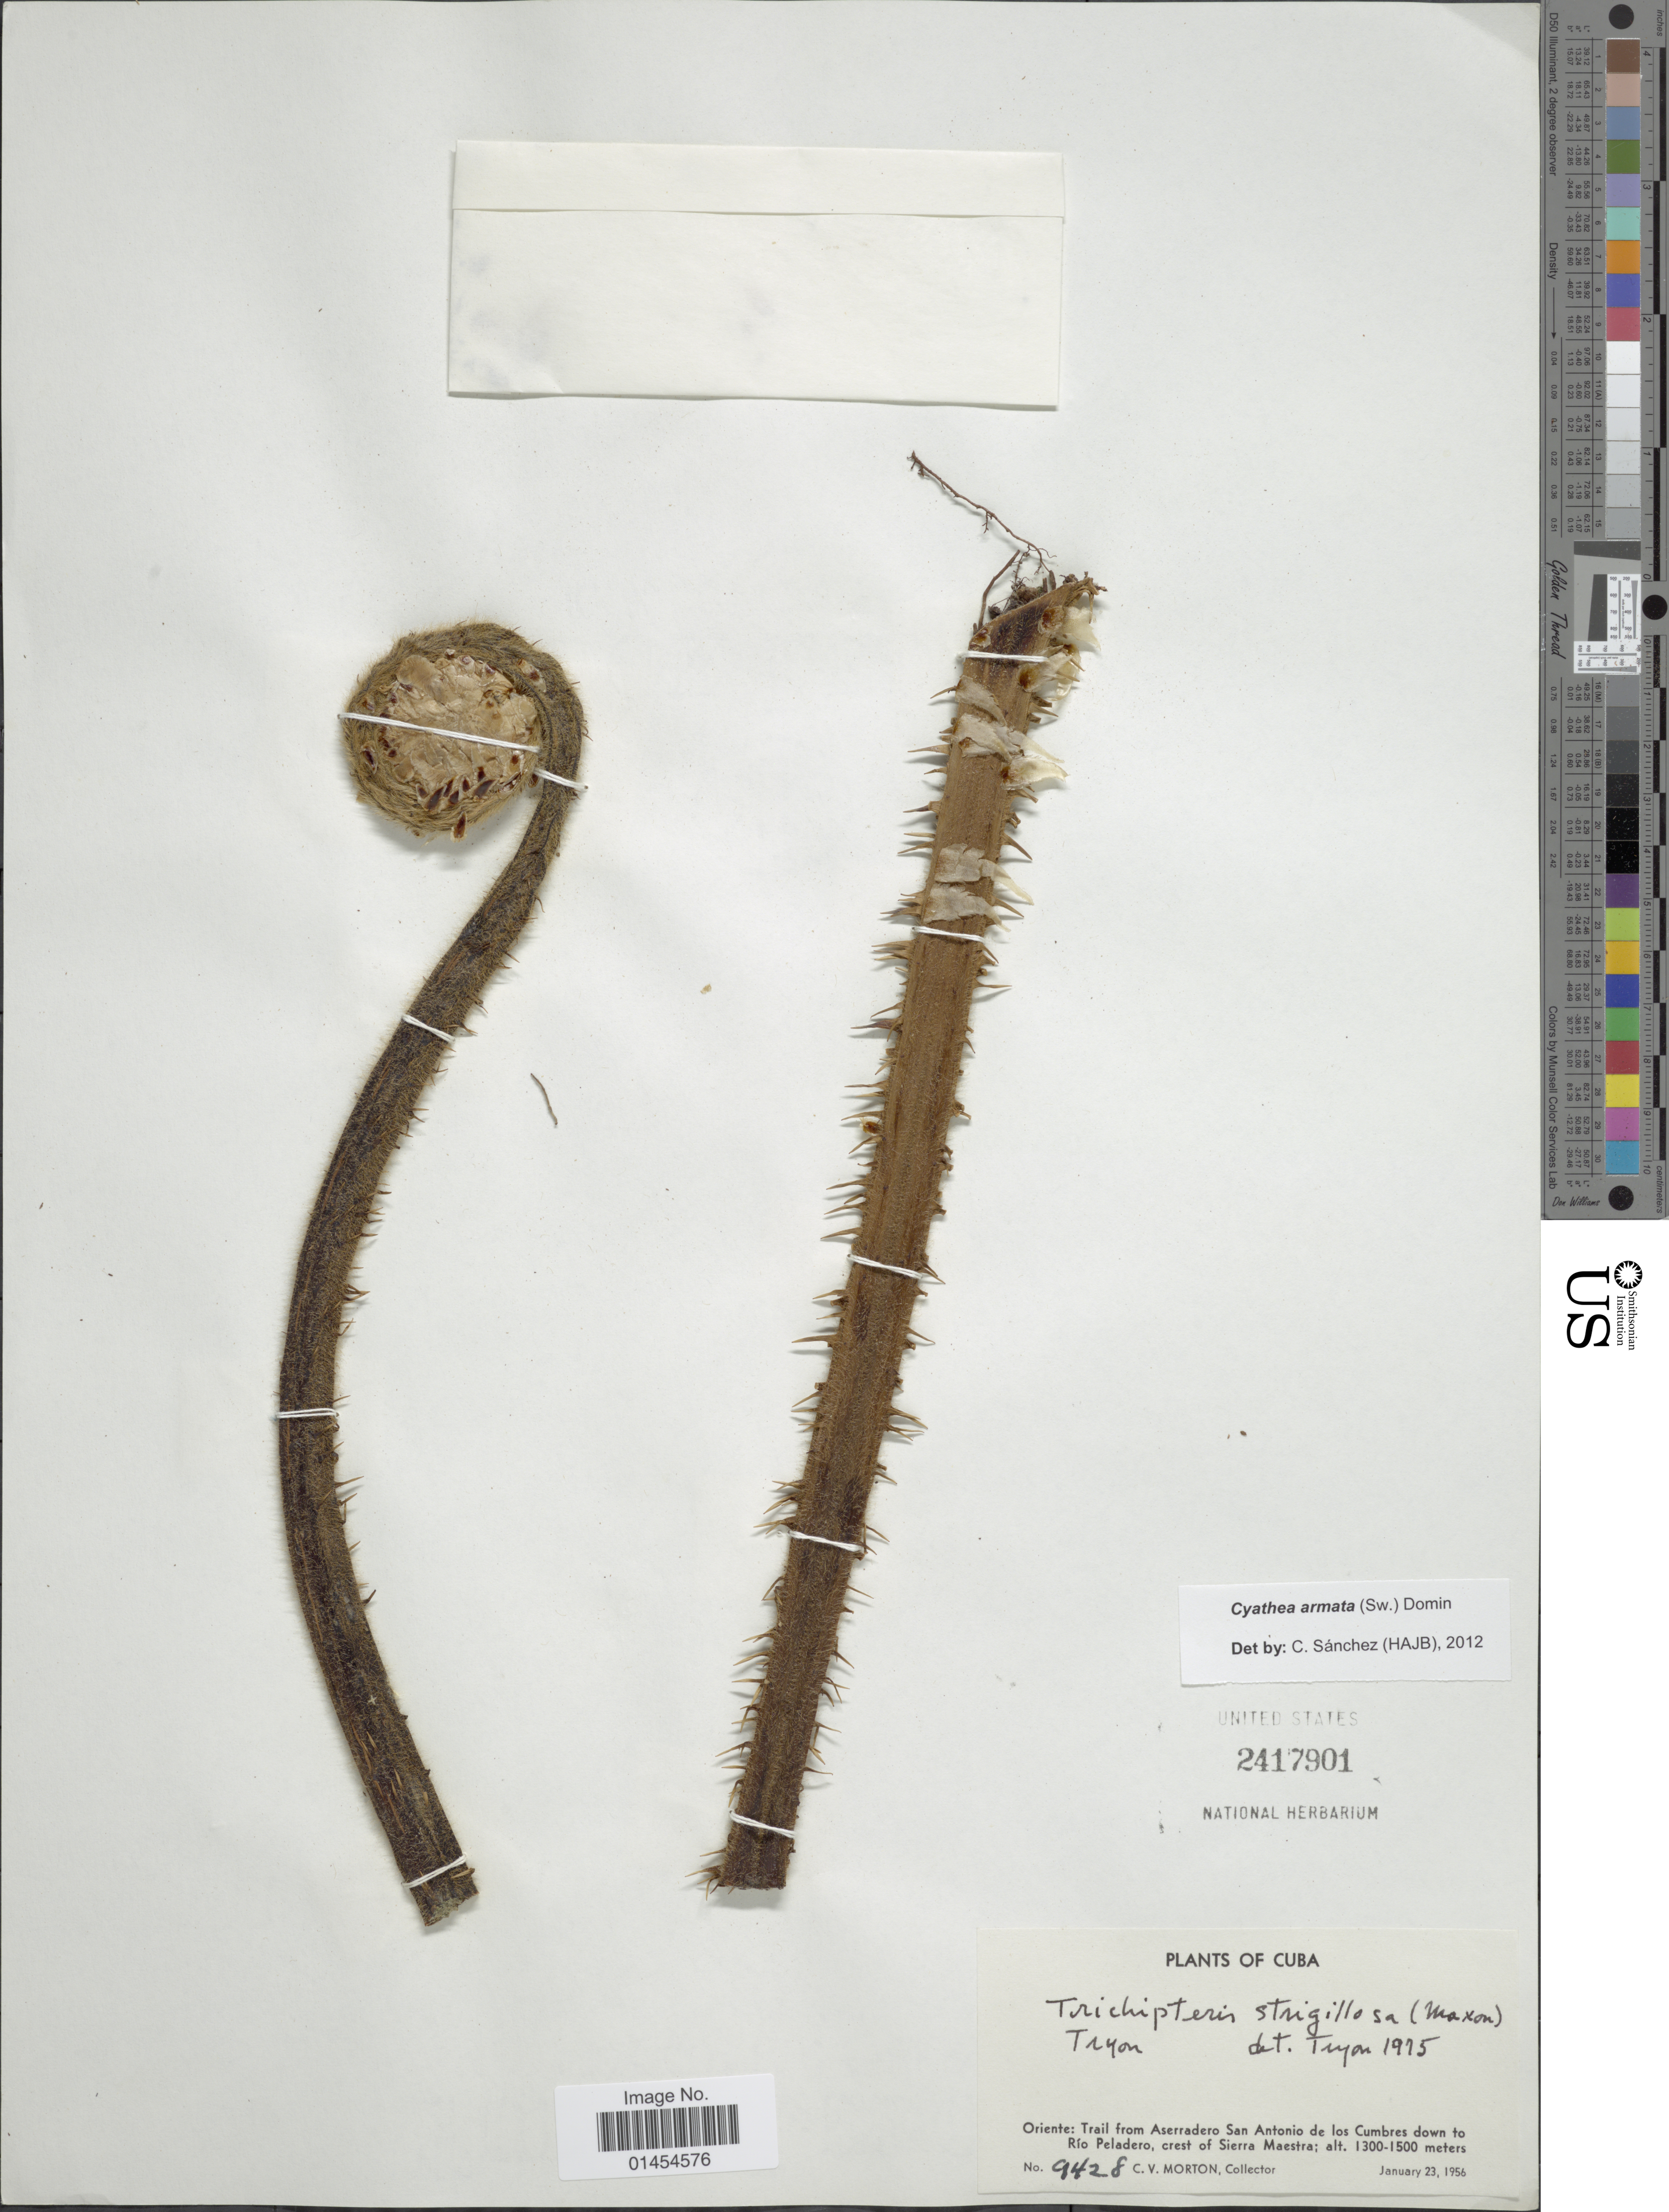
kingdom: Plantae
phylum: Tracheophyta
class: Polypodiopsida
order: Cyatheales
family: Cyatheaceae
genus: Alsophila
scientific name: Alsophila armata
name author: (Sw.) C. Presl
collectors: C. V. Morton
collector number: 9428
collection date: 1956-01-23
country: Cuba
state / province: Oriente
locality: Trail from Aserradero San Antonio de los Cumbres down to Río Peladero, crest of Sierra Maestra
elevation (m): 1300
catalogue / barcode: US 2417901